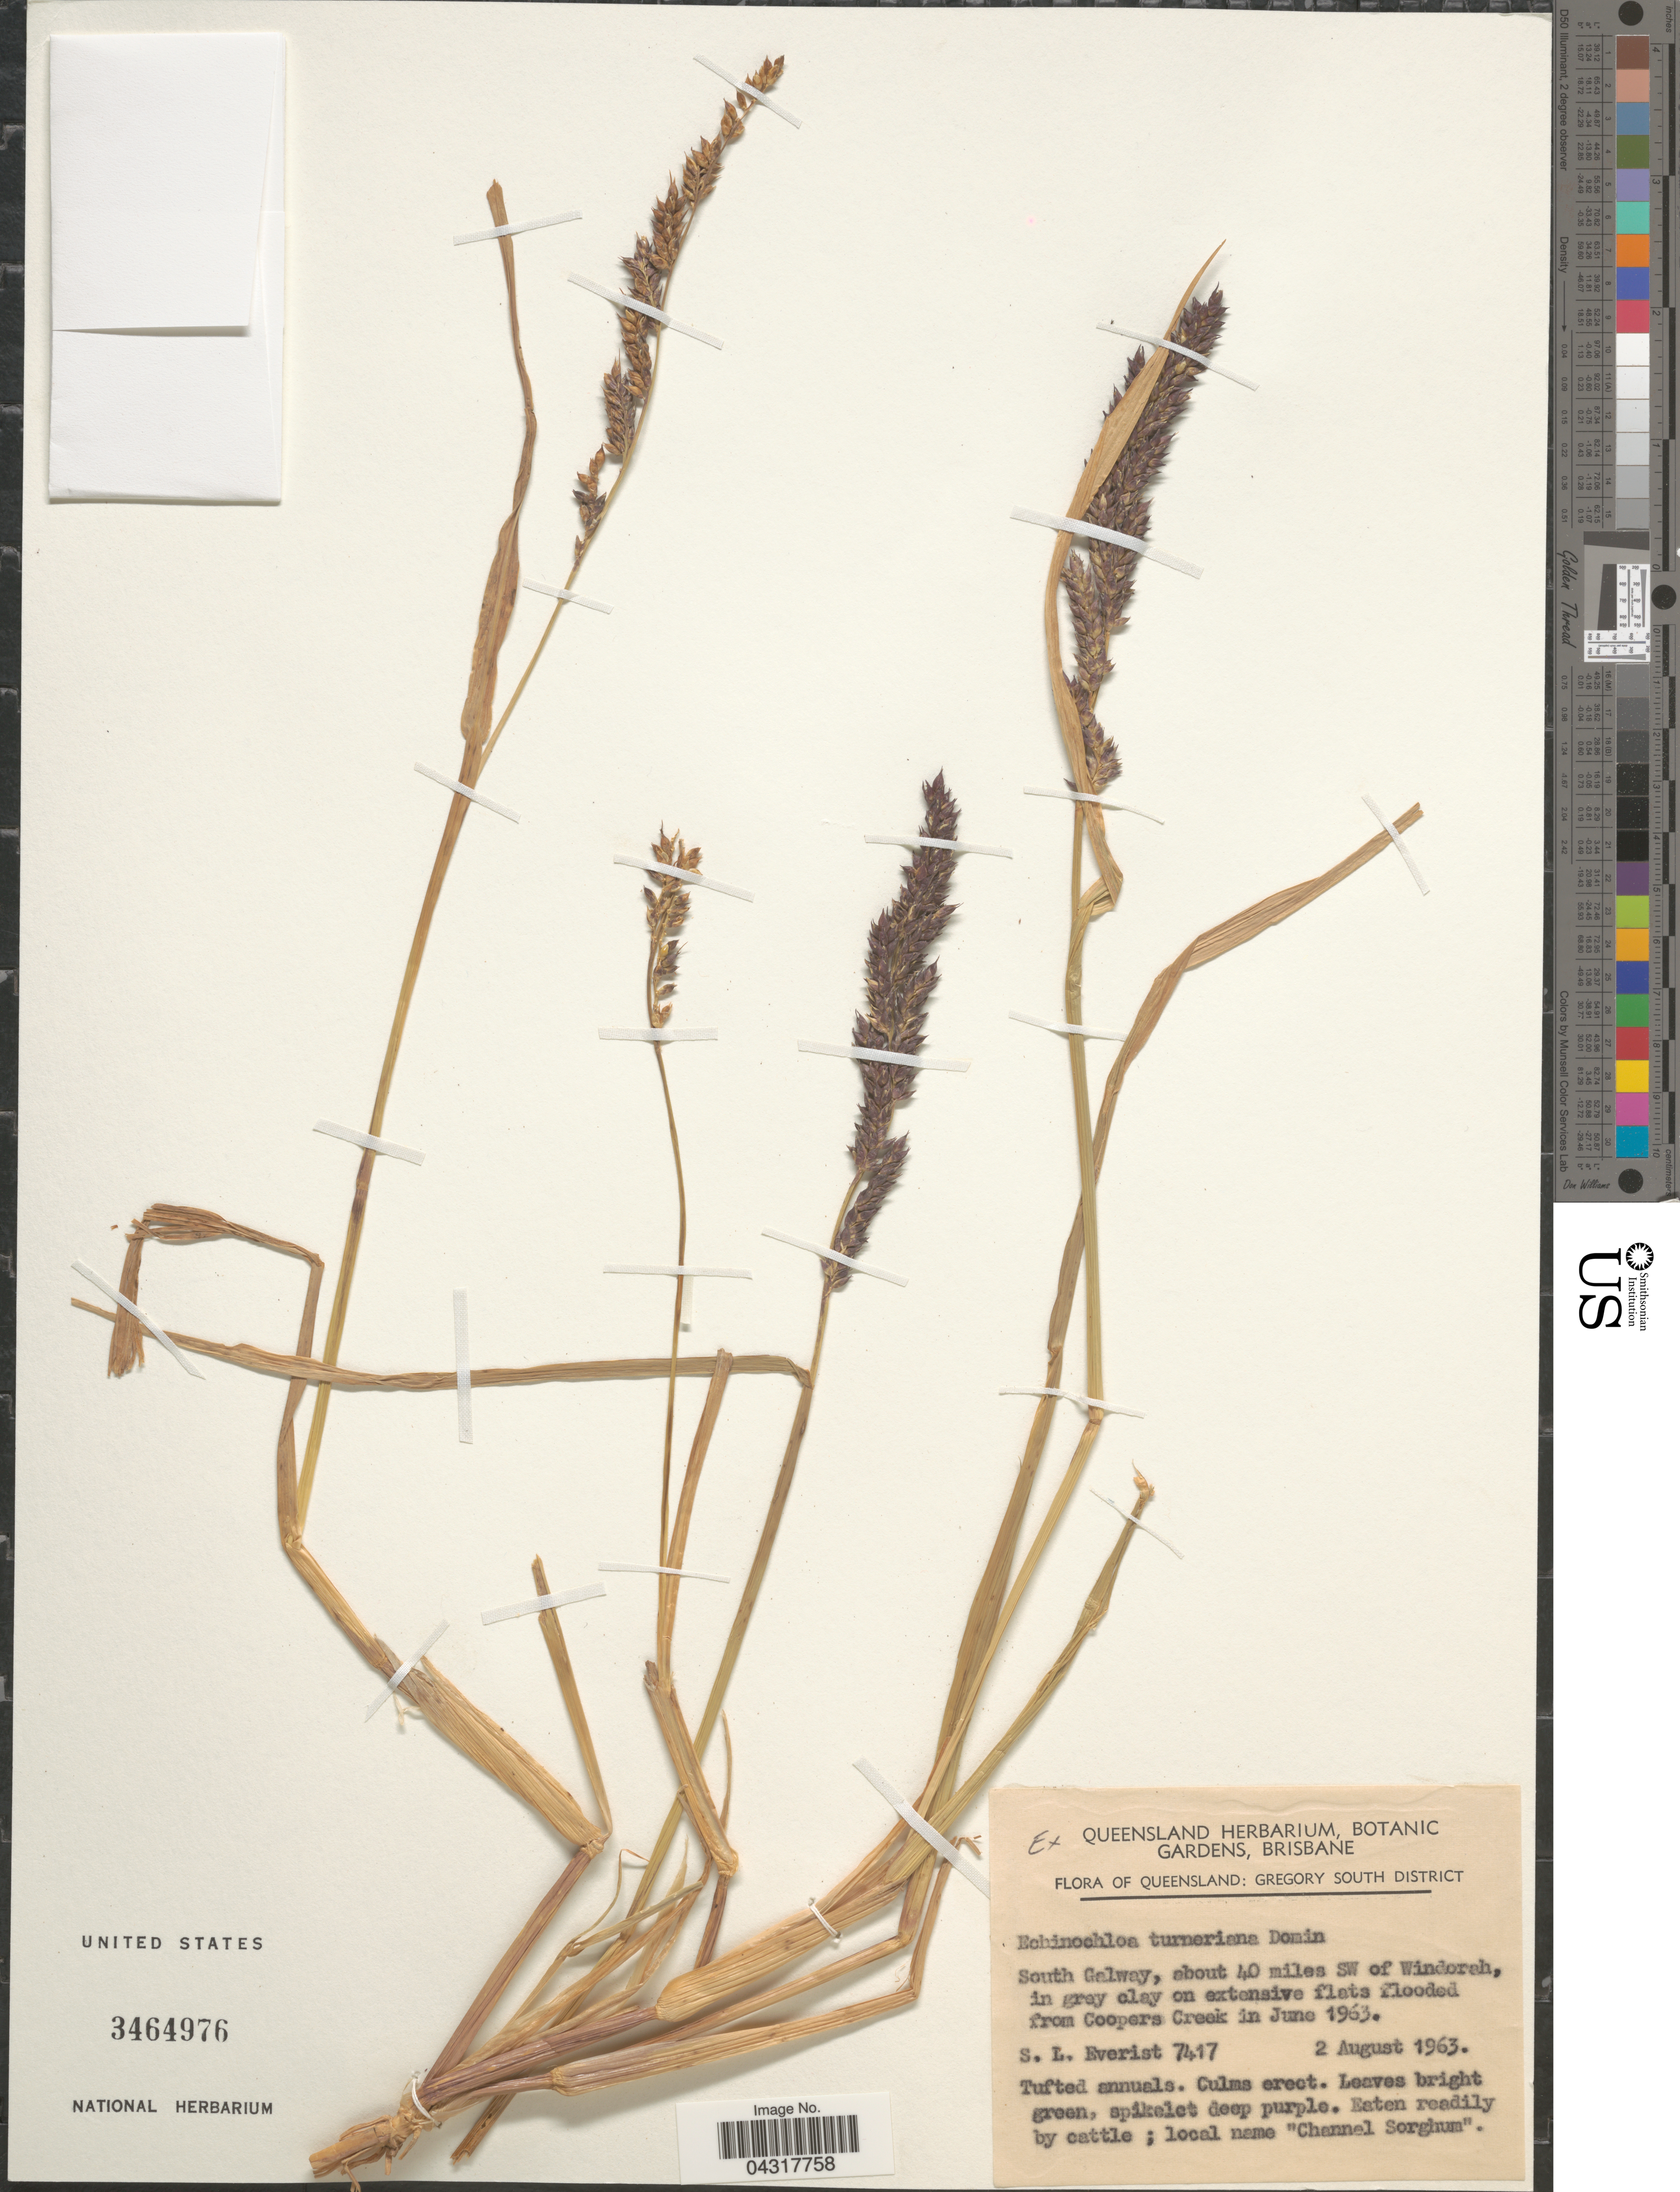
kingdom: Plantae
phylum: Tracheophyta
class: Liliopsida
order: Poales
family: Poaceae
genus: Echinochloa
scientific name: Echinochloa turneriana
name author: (Domin) J.M. Black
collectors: S. Everist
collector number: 7417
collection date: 1963-08-02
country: Australia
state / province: Queensland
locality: Gregory South District. South Galway, about 40 miles SW of WIndorah, in gray clay on extensive flats flooded from Coopers Creek in June 1963.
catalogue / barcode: US 3464976